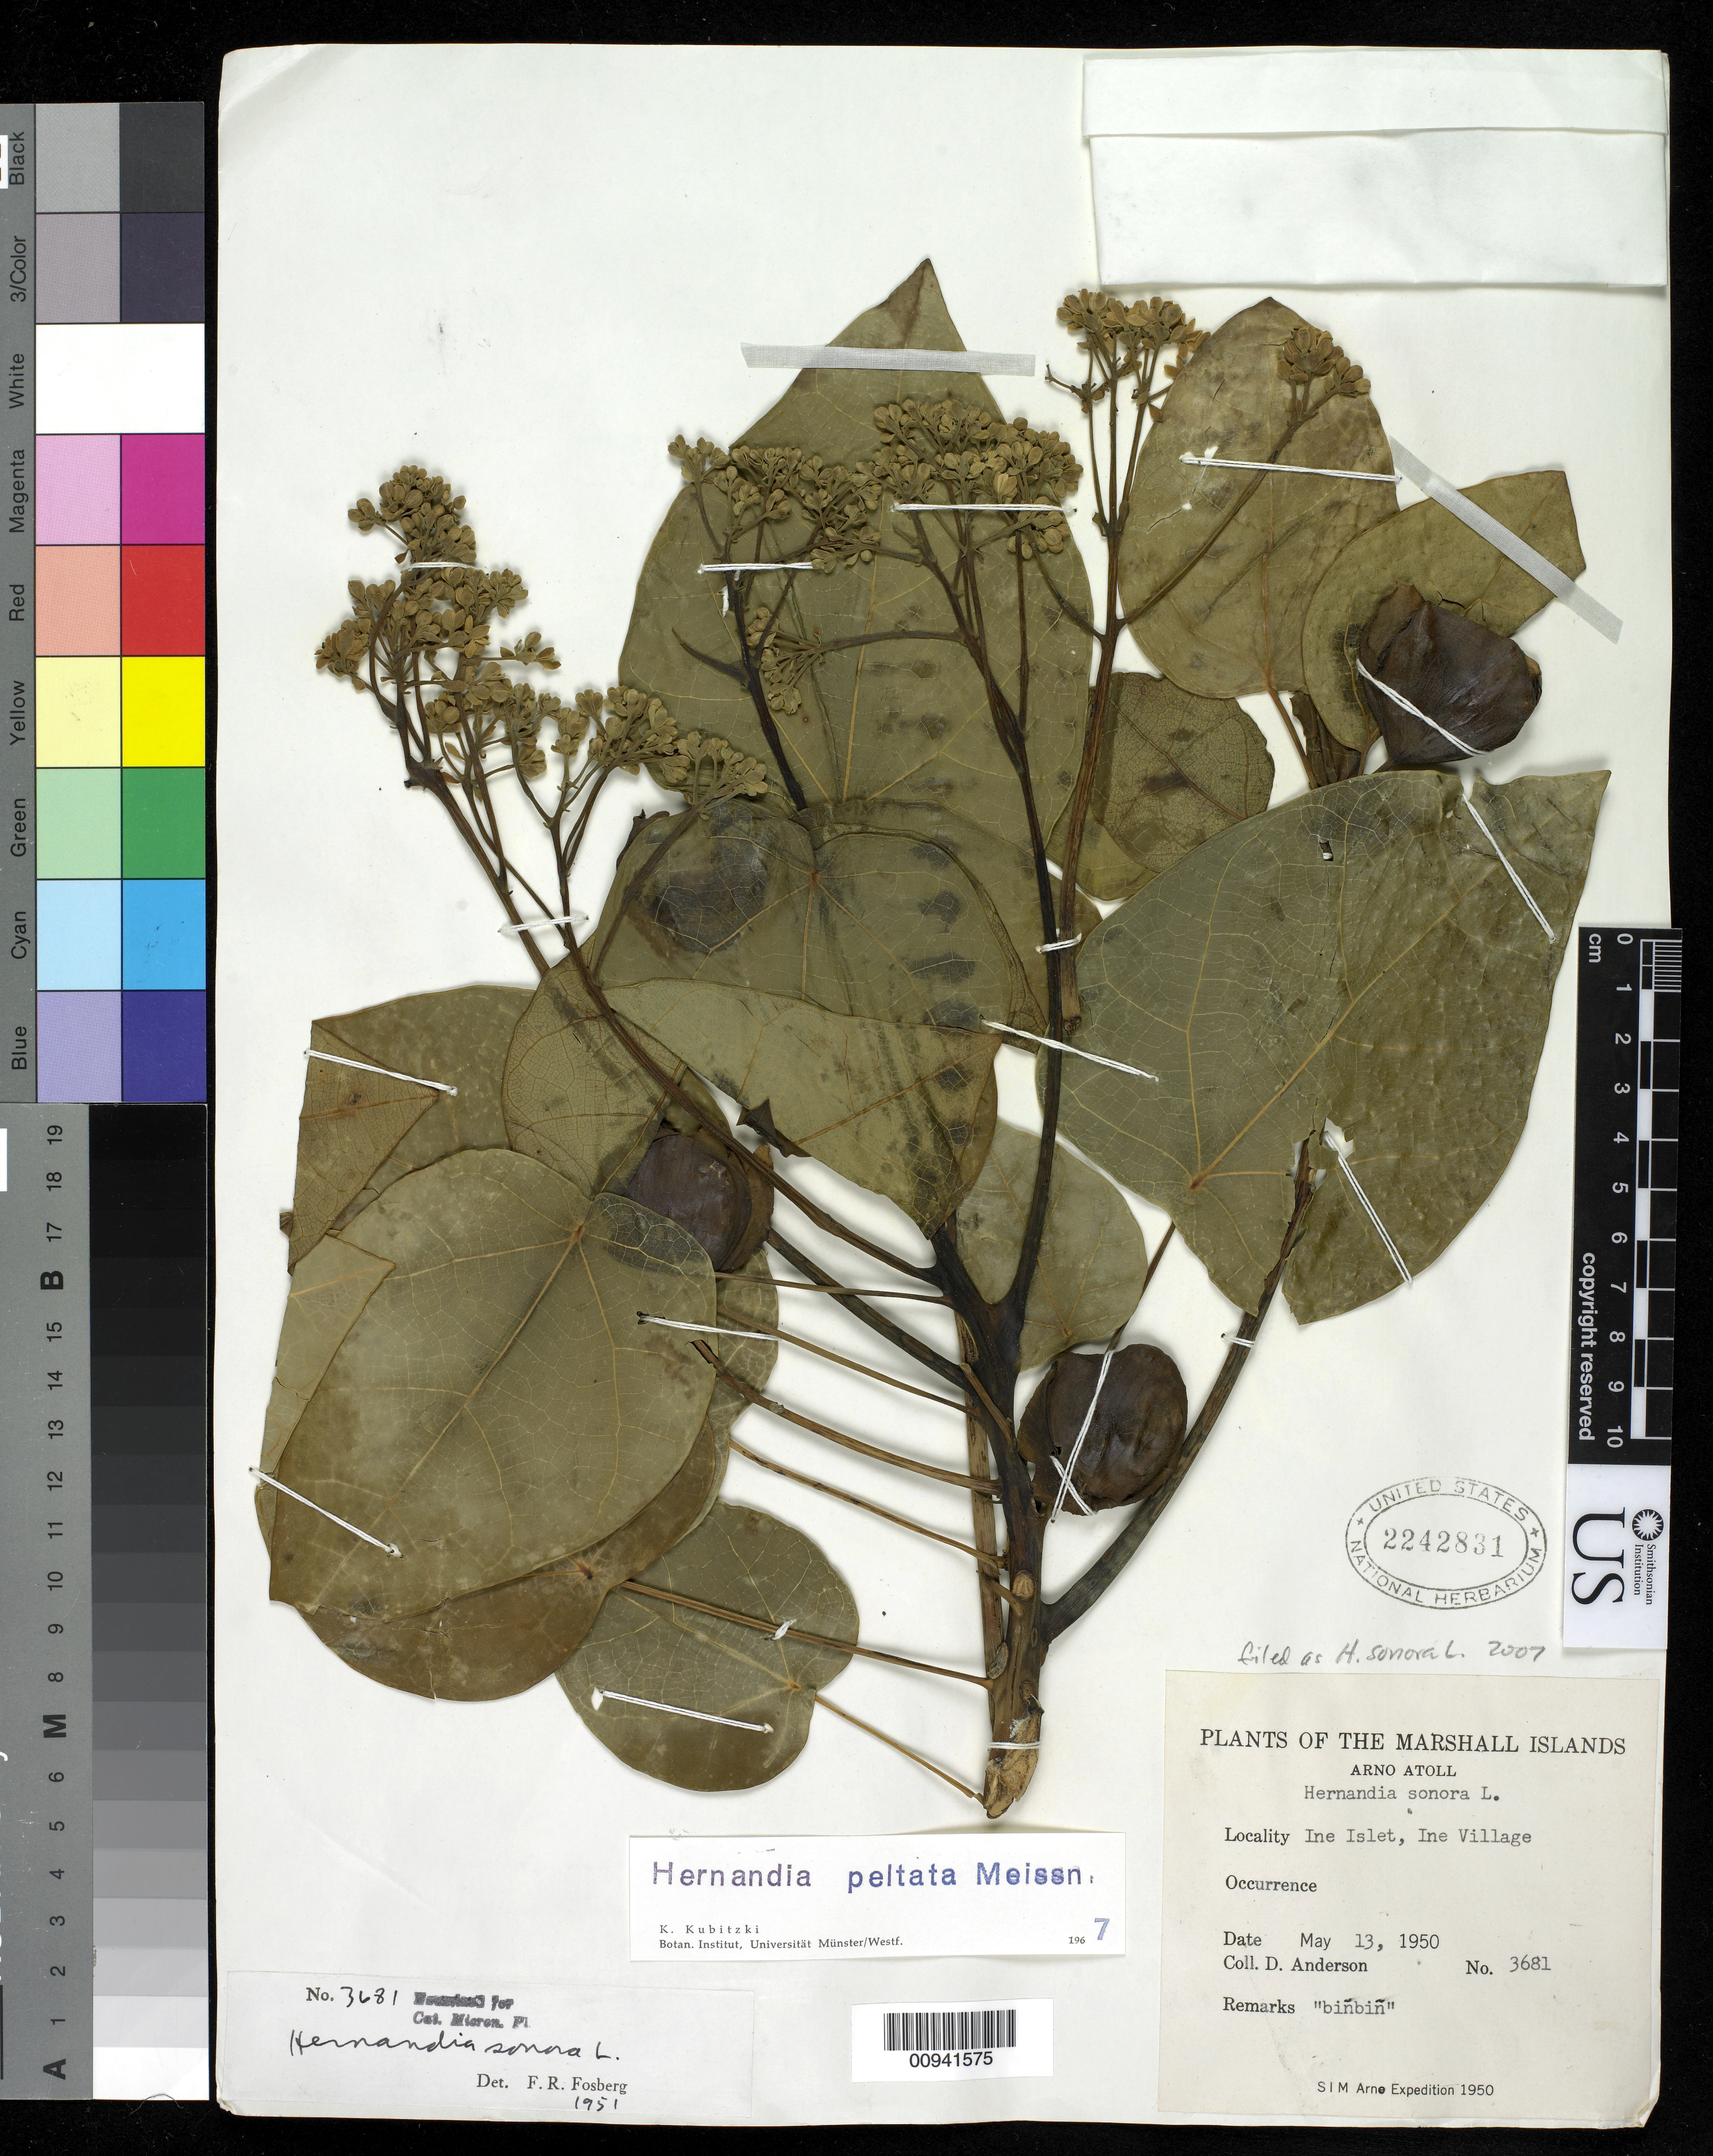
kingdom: Plantae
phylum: Tracheophyta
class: Magnoliopsida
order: Laurales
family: Hernandiaceae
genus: Hernandia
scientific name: Hernandia nymphaeifolia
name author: (C. Presl) Kubitzki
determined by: Strong, M. T., (US), Smithsonian Institution - National Museum of Natural History (UNITED STATES)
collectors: D. Anderson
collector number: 3681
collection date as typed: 13 May 1950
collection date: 1950-05-13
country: Marshall Islands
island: Arno Atoll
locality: Ine Islet, Ine Village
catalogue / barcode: US 2242831